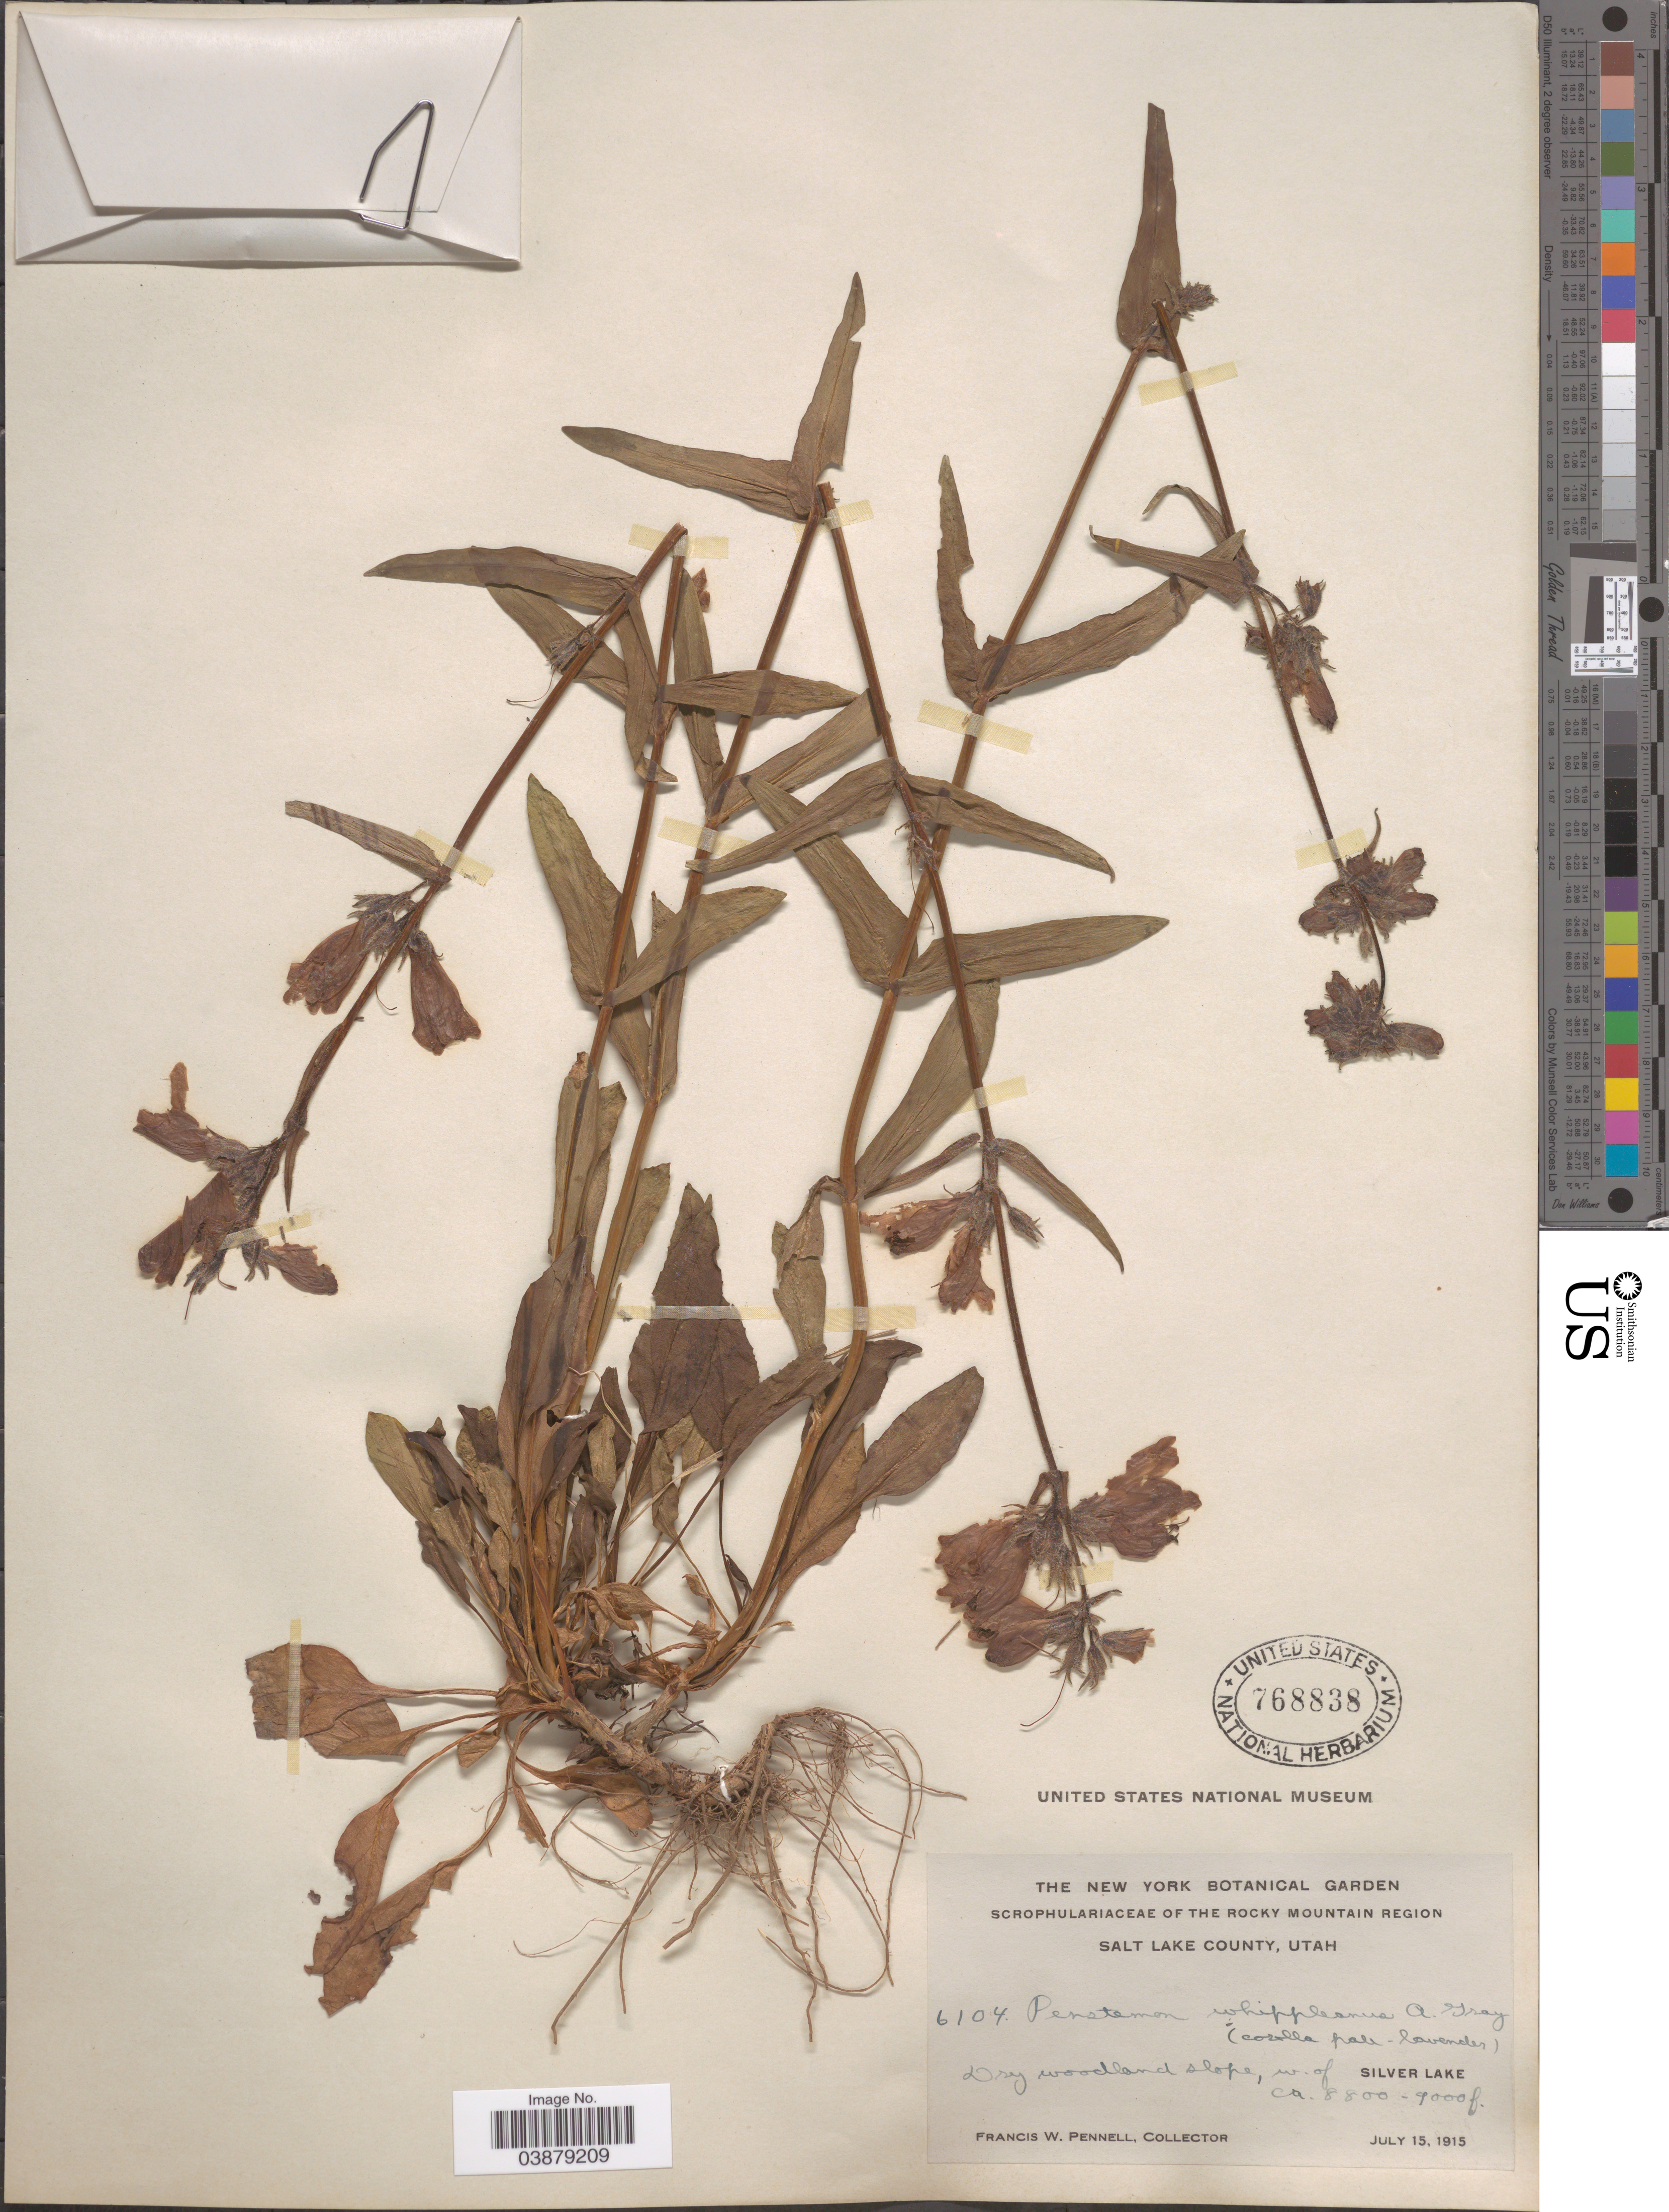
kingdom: Plantae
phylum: Tracheophyta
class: Magnoliopsida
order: Lamiales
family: Plantaginaceae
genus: Penstemon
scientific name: Penstemon whippleanus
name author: A. Gray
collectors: F. W. Pennell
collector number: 6104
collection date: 1915-07-15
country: United States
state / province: Utah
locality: Rocky Mountain Region. Salt Lake County. W. of Silver Lake.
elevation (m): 2682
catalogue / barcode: US 768838